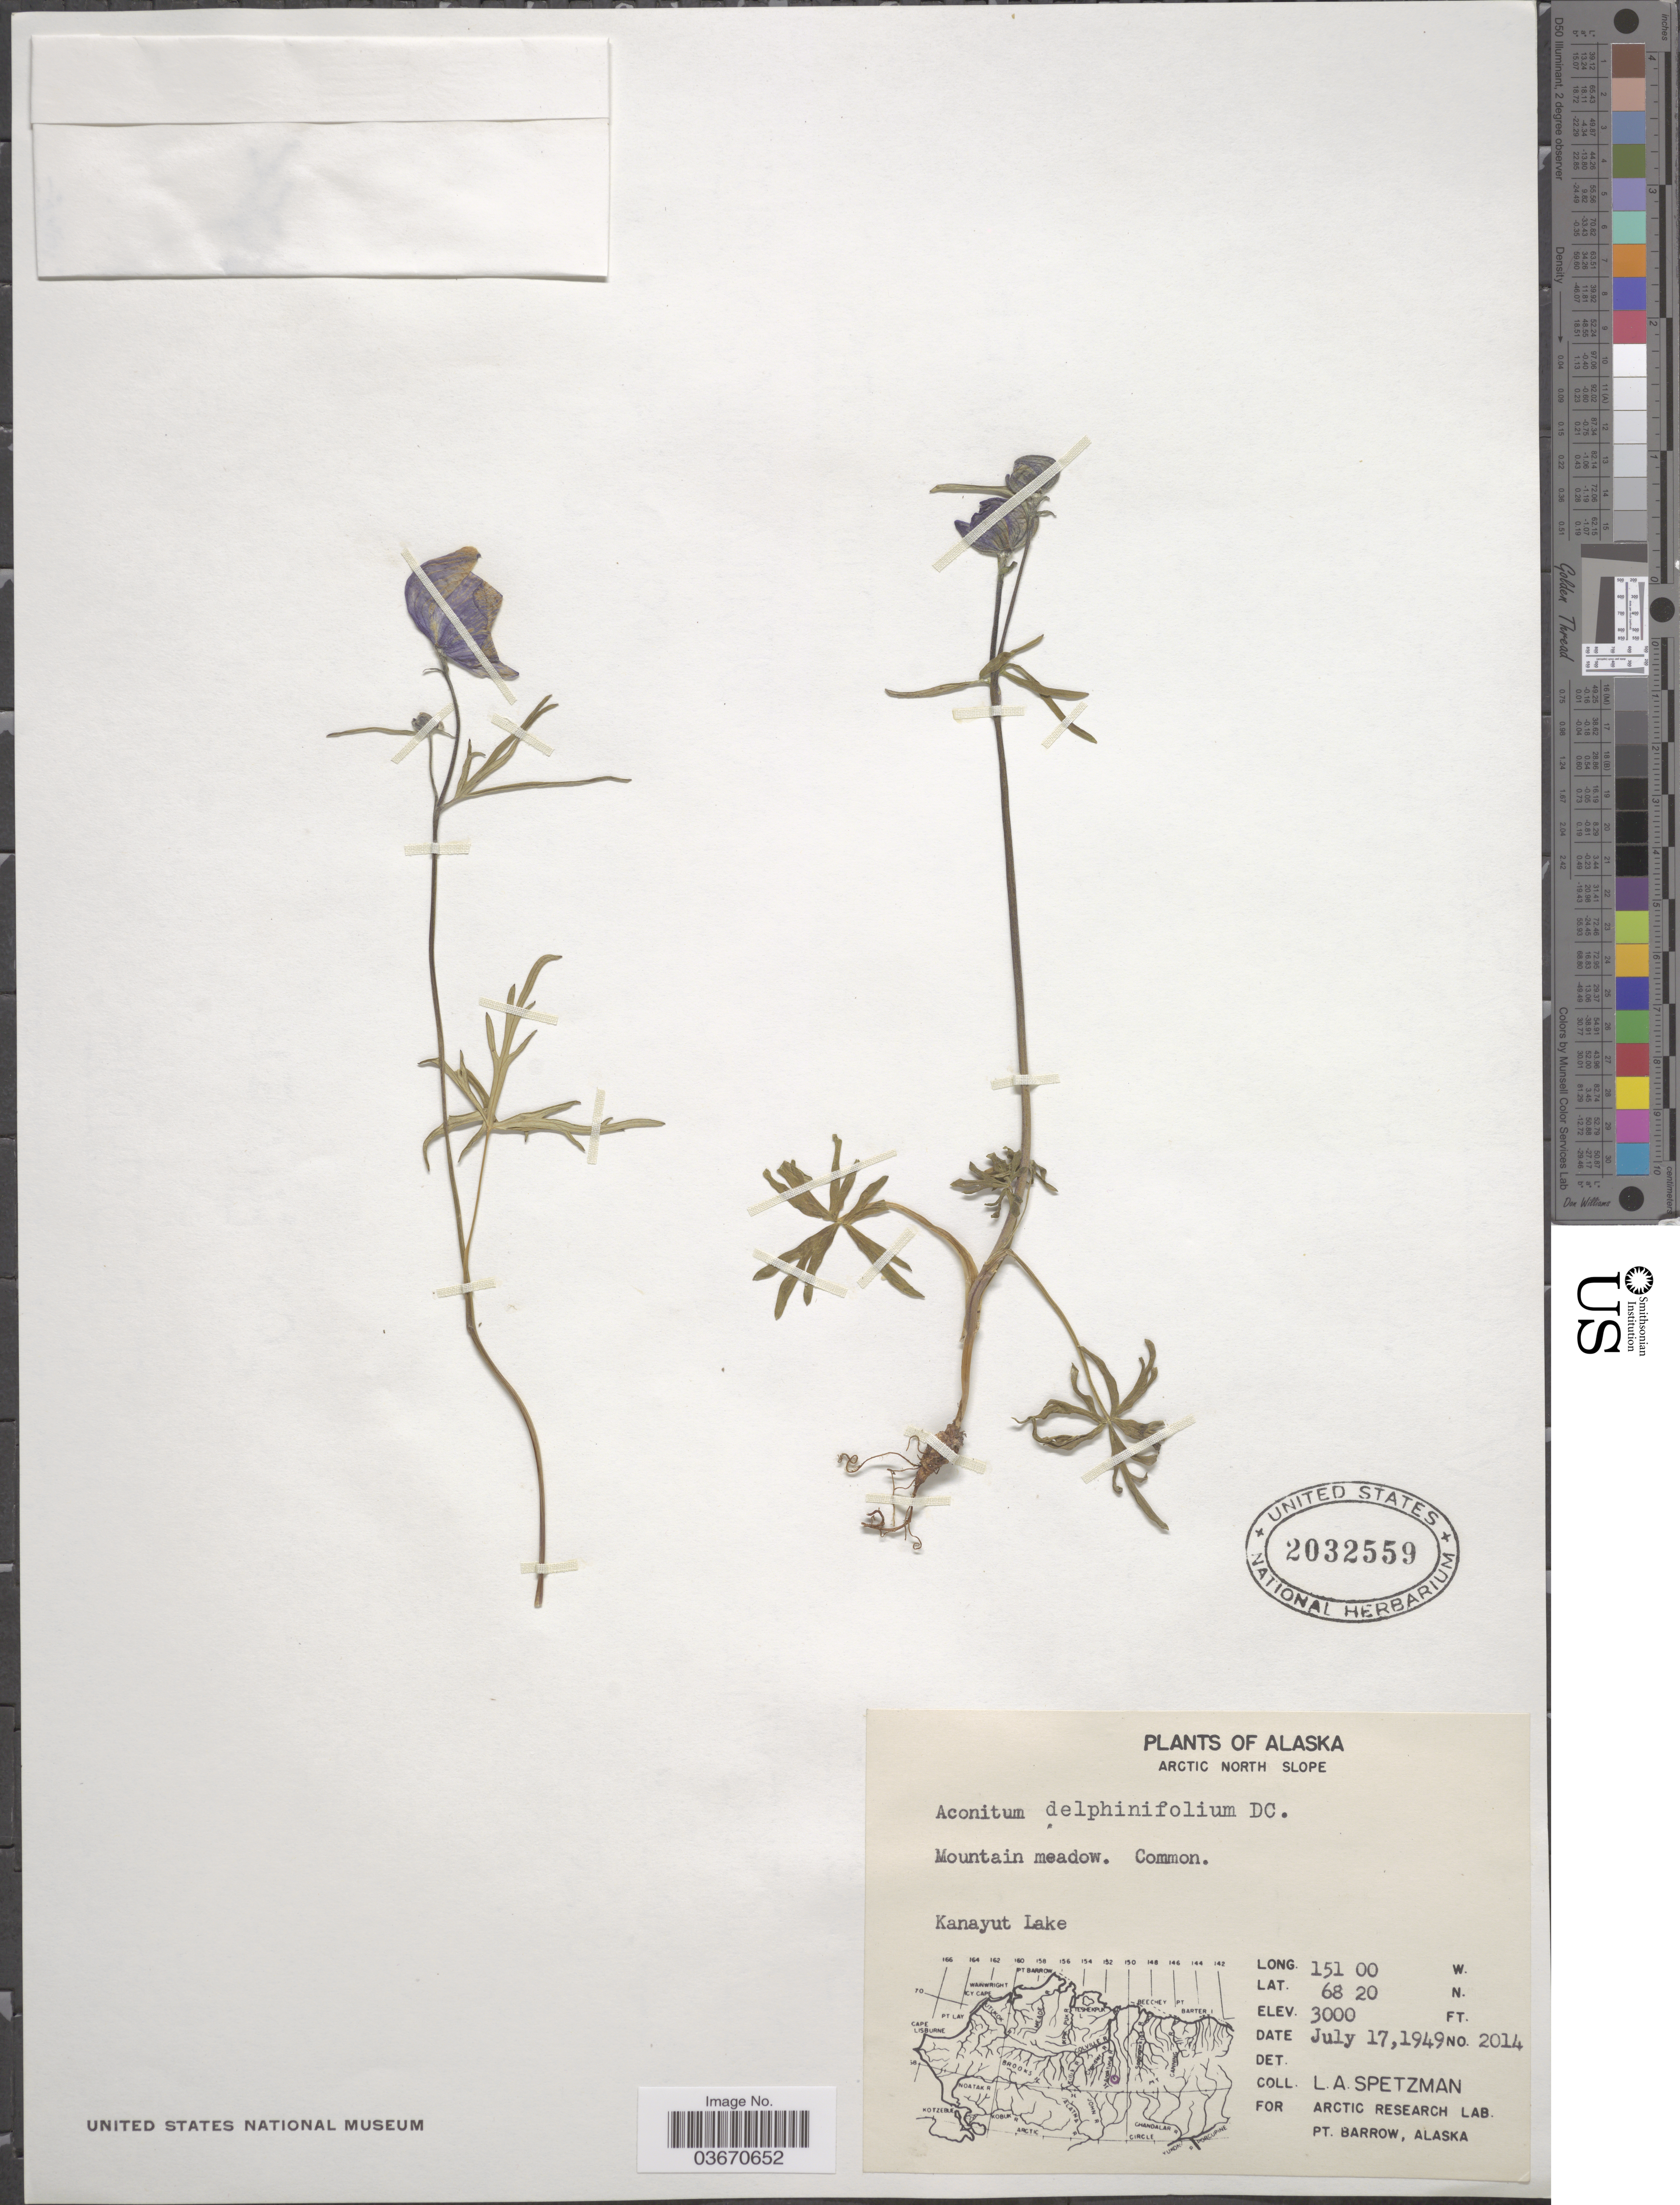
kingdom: Plantae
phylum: Tracheophyta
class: Magnoliopsida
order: Ranunculales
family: Ranunculaceae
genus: Aconitum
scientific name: Aconitum delphinifolium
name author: DC.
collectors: L. Spetzman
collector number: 2014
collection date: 1949-07-17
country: United States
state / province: Alaska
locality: Arctic North Slope. Kanayut Lake.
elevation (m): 914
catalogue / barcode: US 2032559